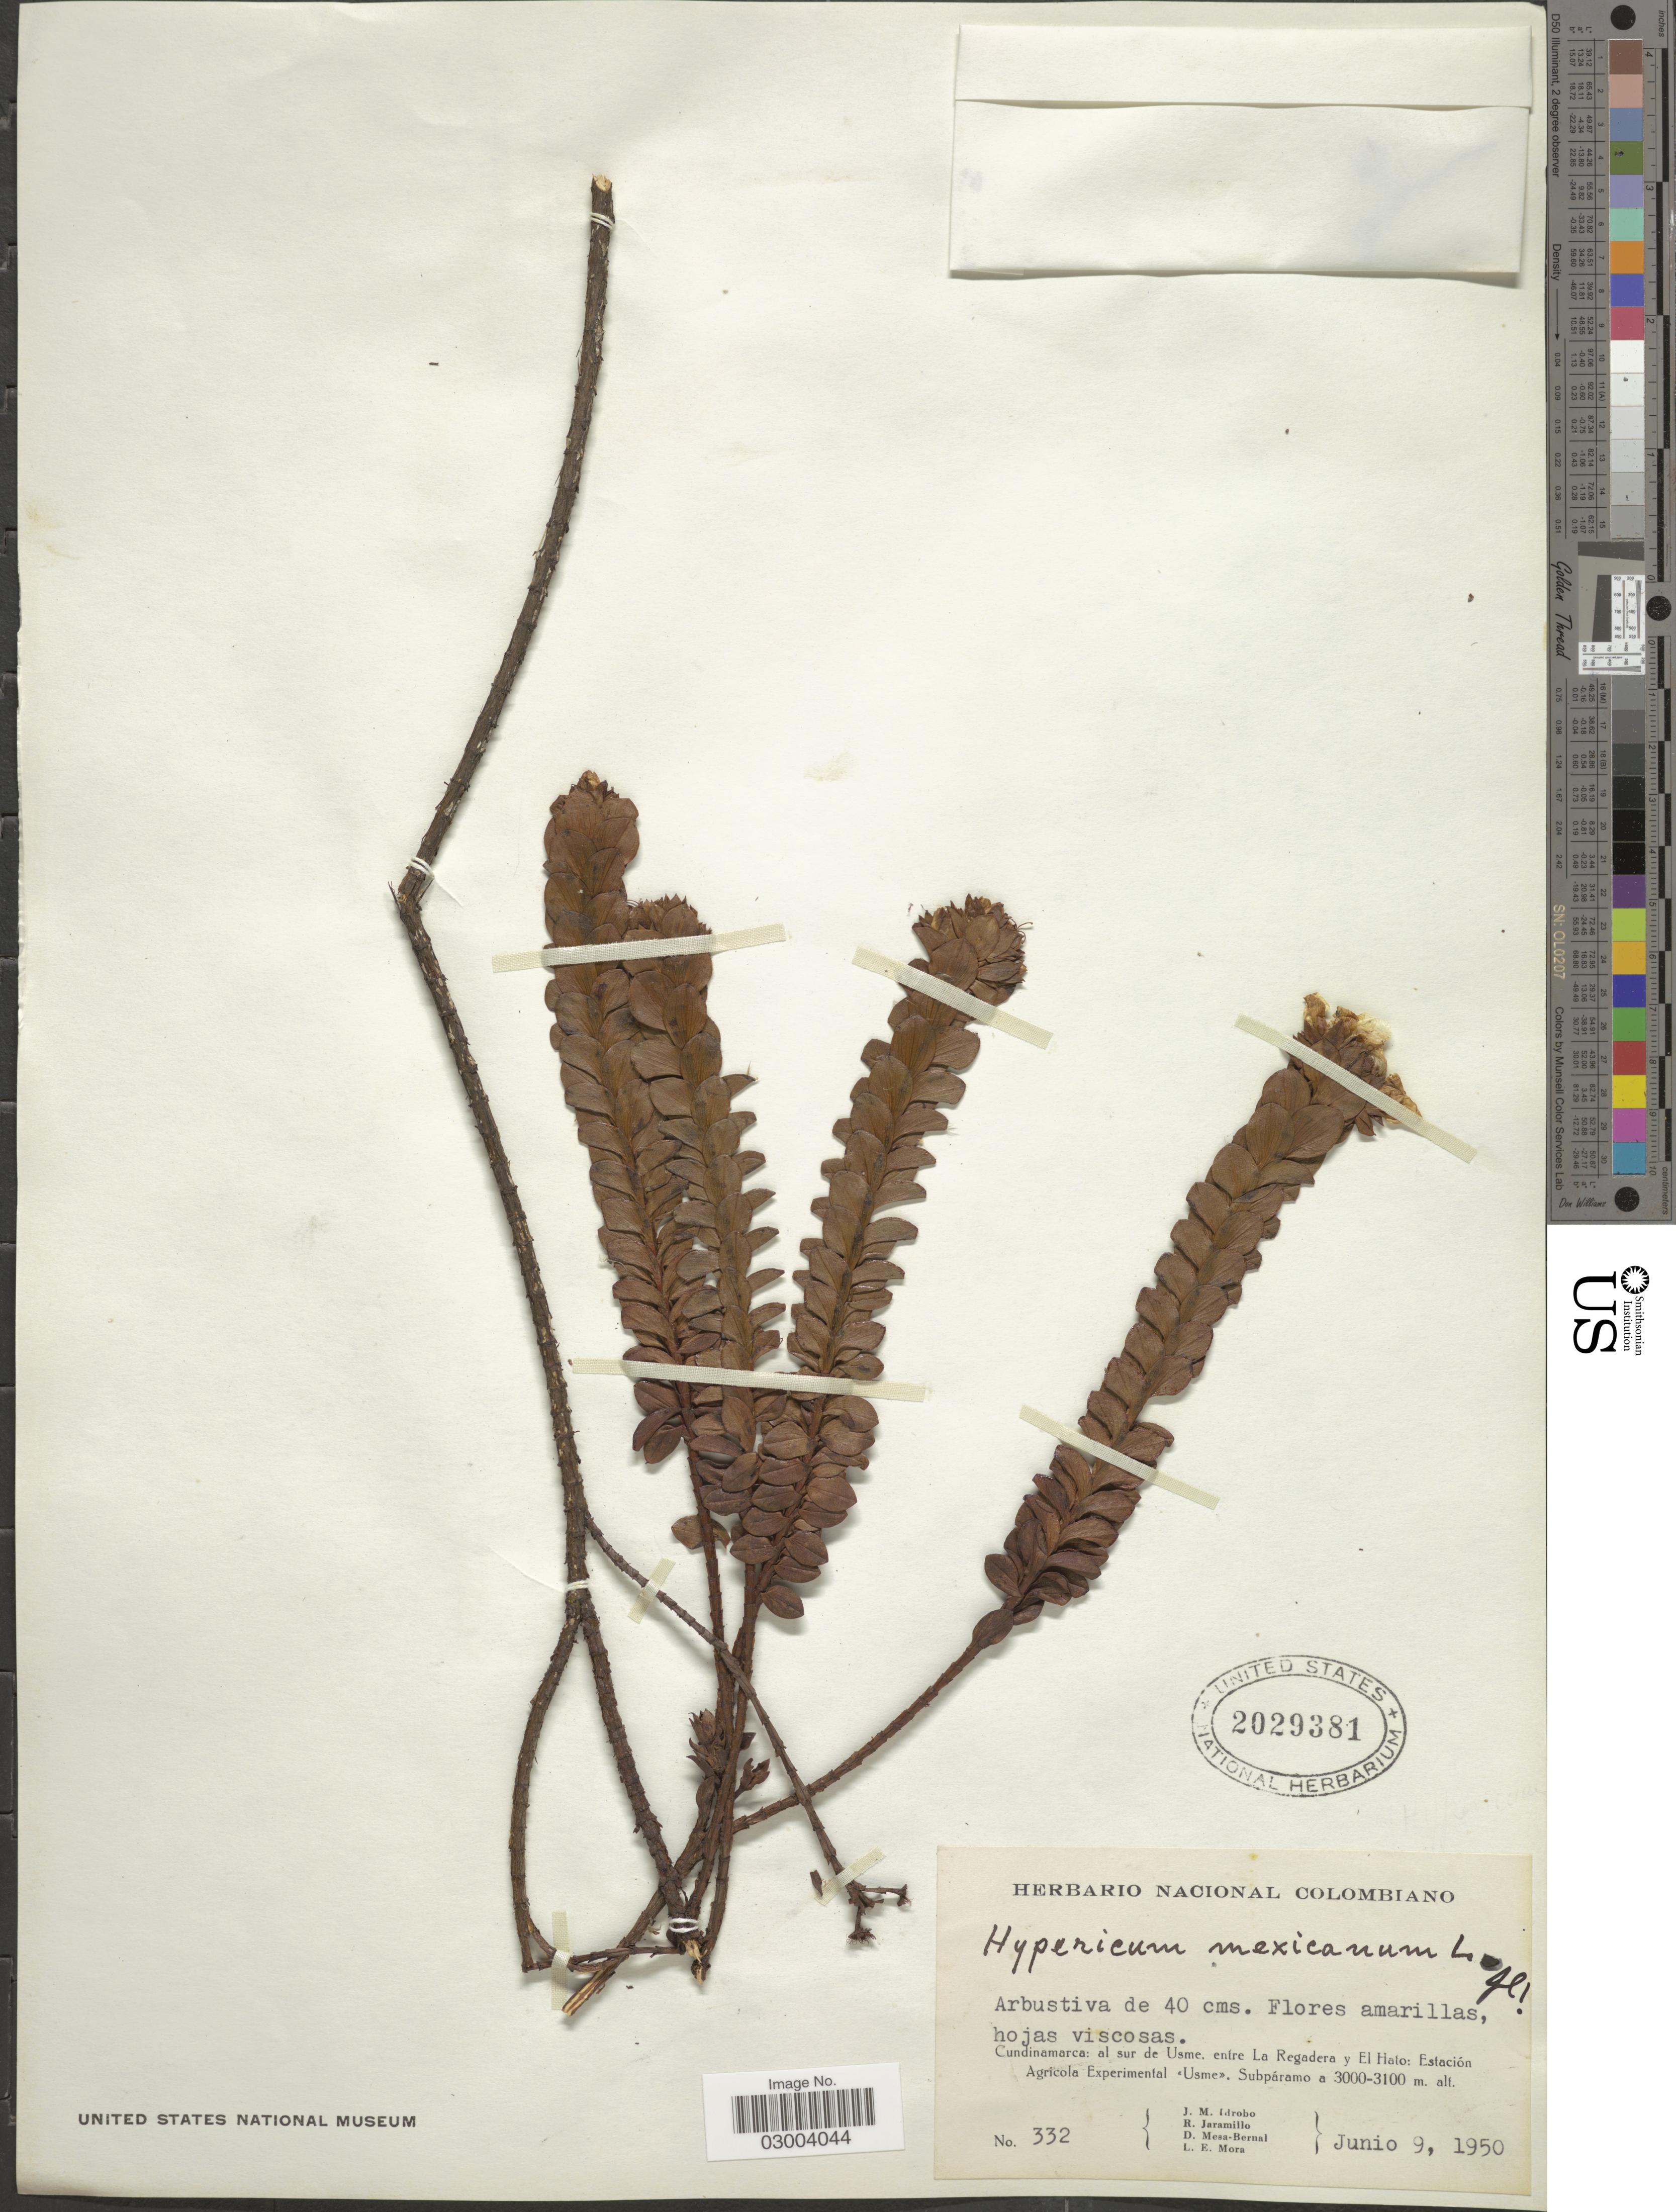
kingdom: Plantae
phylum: Tracheophyta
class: Magnoliopsida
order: Malpighiales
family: Hypericaceae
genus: Hypericum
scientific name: Hypericum mexicanum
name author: L.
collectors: J. M. Idrobo, R. Jaramillo, D. Mesa-Bernal & L. Mora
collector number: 332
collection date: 1950-06-09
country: Colombia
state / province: Cundinamarca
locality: Al sur de Usme, entre La Regadera y El Hato: Estación Agricola Experimental <<Usme>>.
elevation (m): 3000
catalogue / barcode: US 2029381